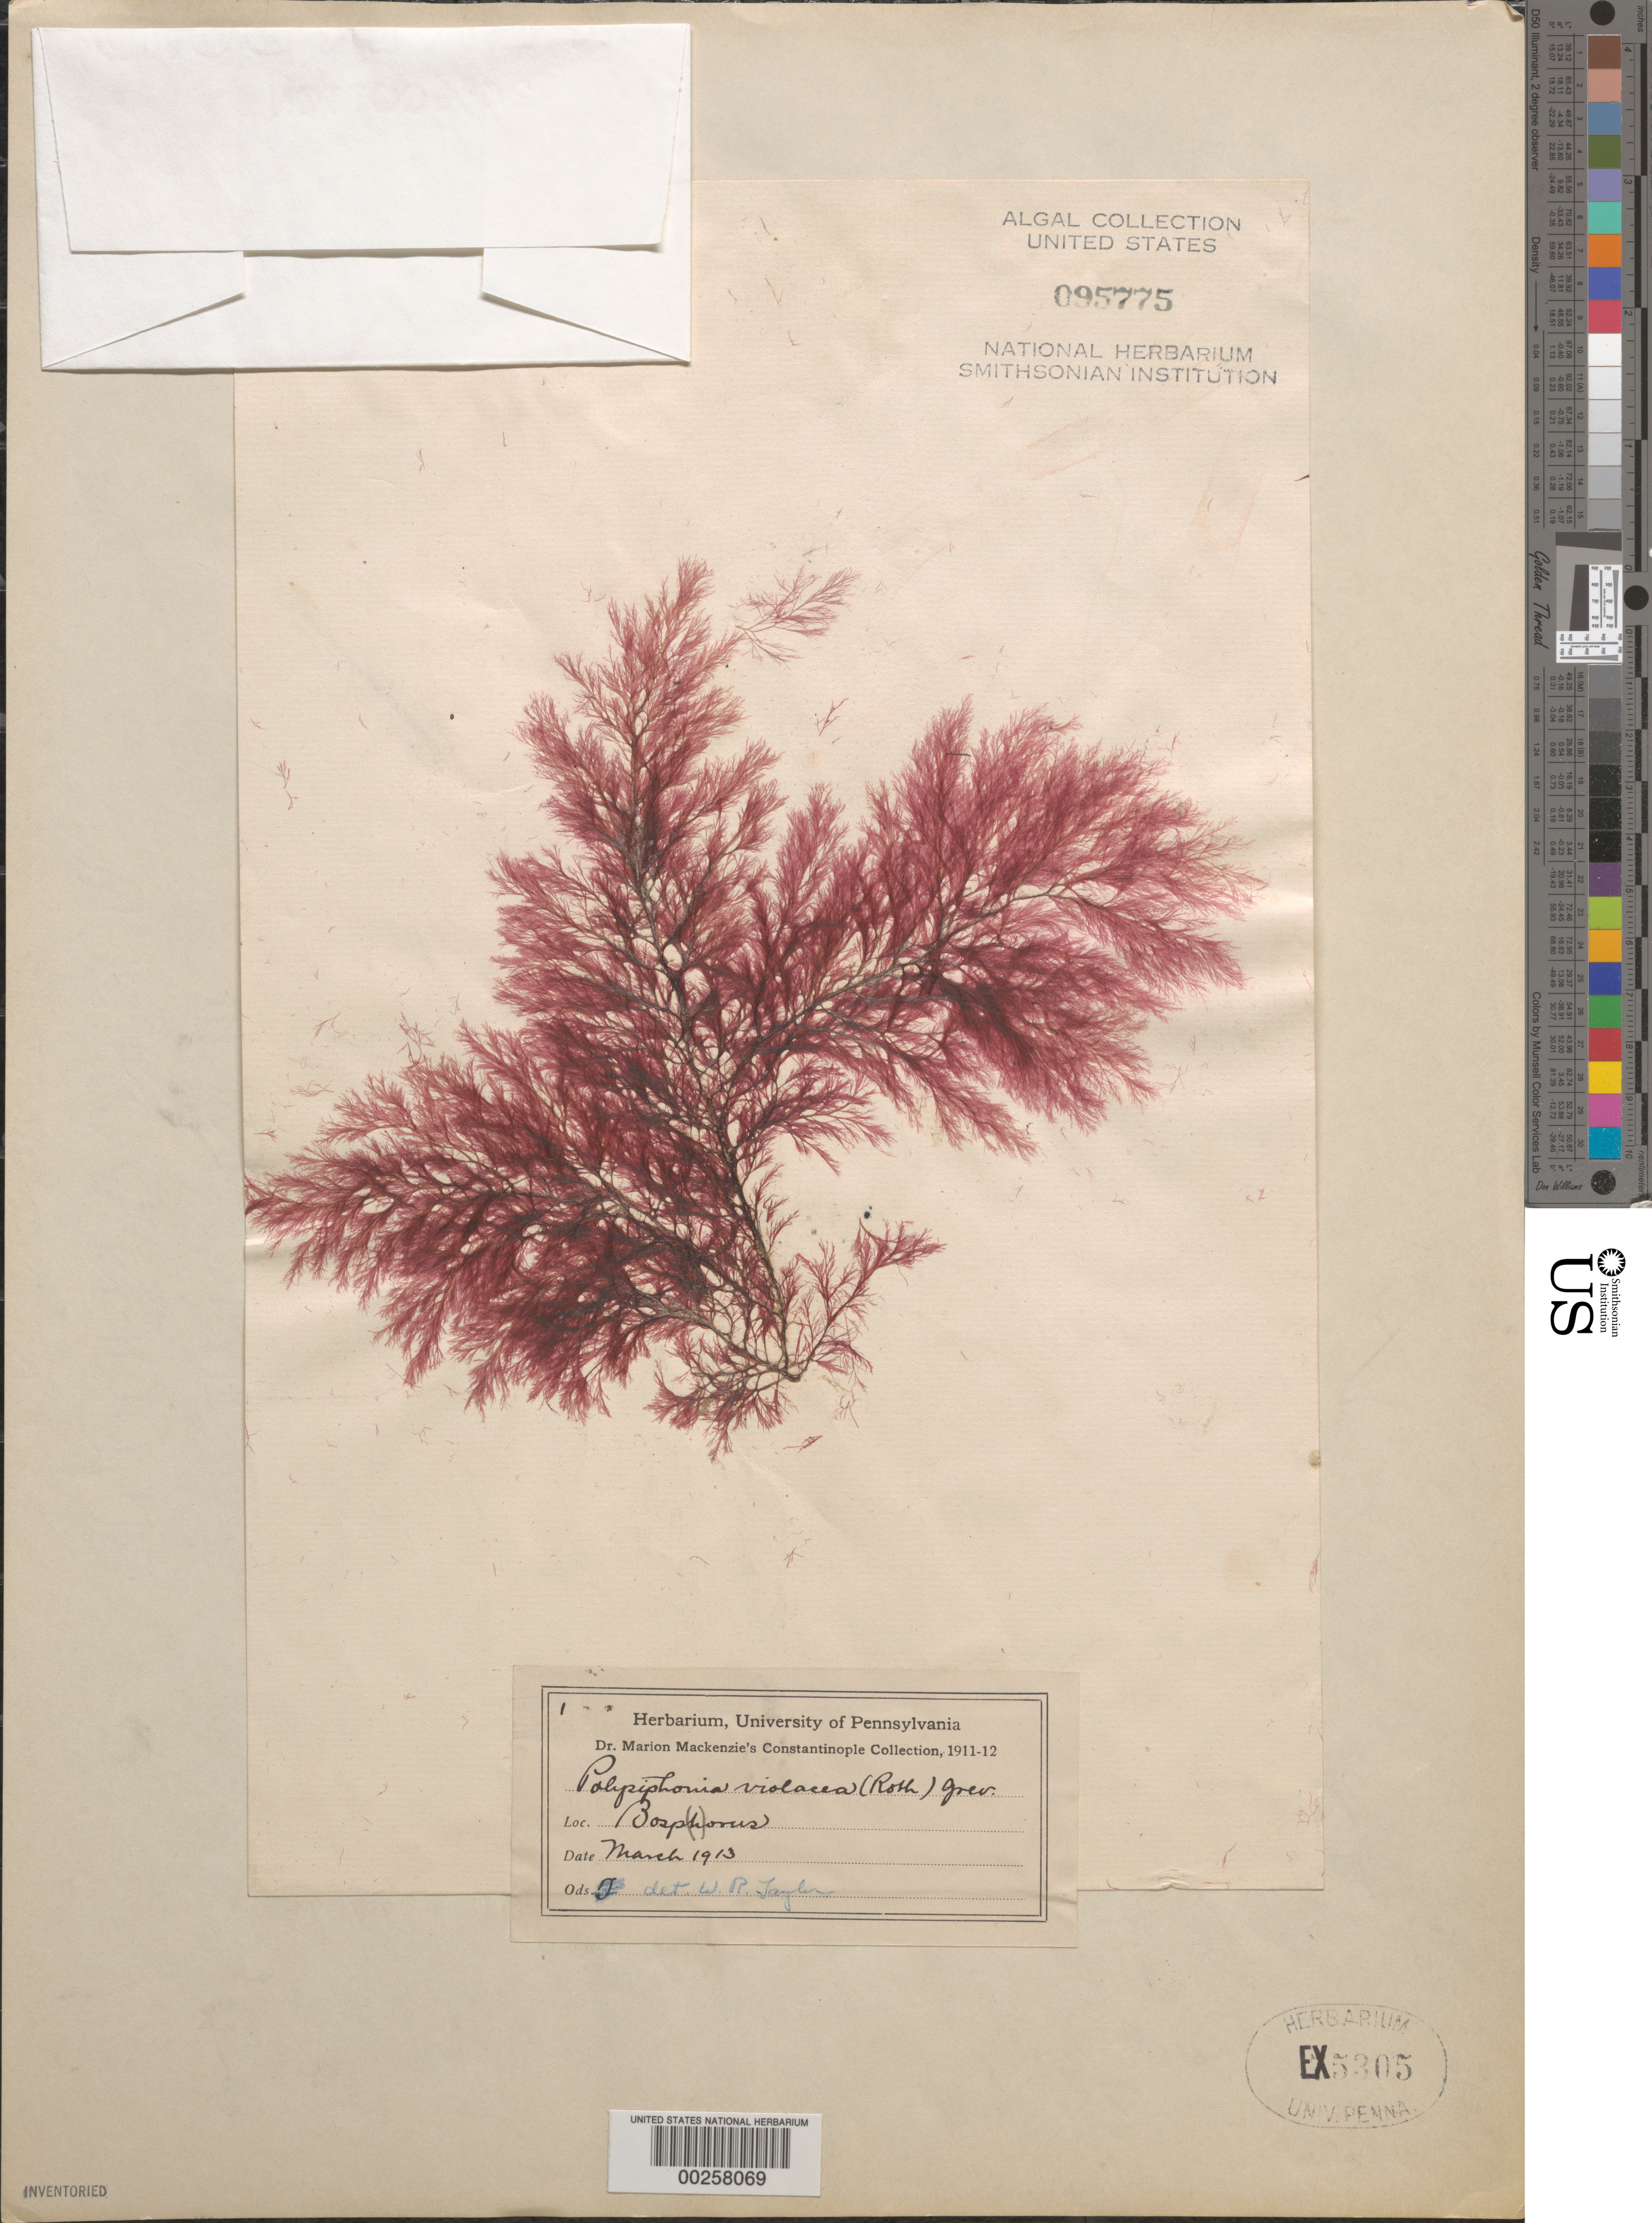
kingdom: Plantae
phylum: Rhodophyta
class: Florideophyceae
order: Ceramiales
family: Rhodomelaceae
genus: Vertebrata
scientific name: Vertebrata fucoides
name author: (Hudson) Kuntze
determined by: Algae name updating Project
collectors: M. MacKenzie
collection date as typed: Mar 1913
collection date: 1913-03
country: Turkey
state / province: Istanbul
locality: Bosporus (bosphorus)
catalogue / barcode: US 95775